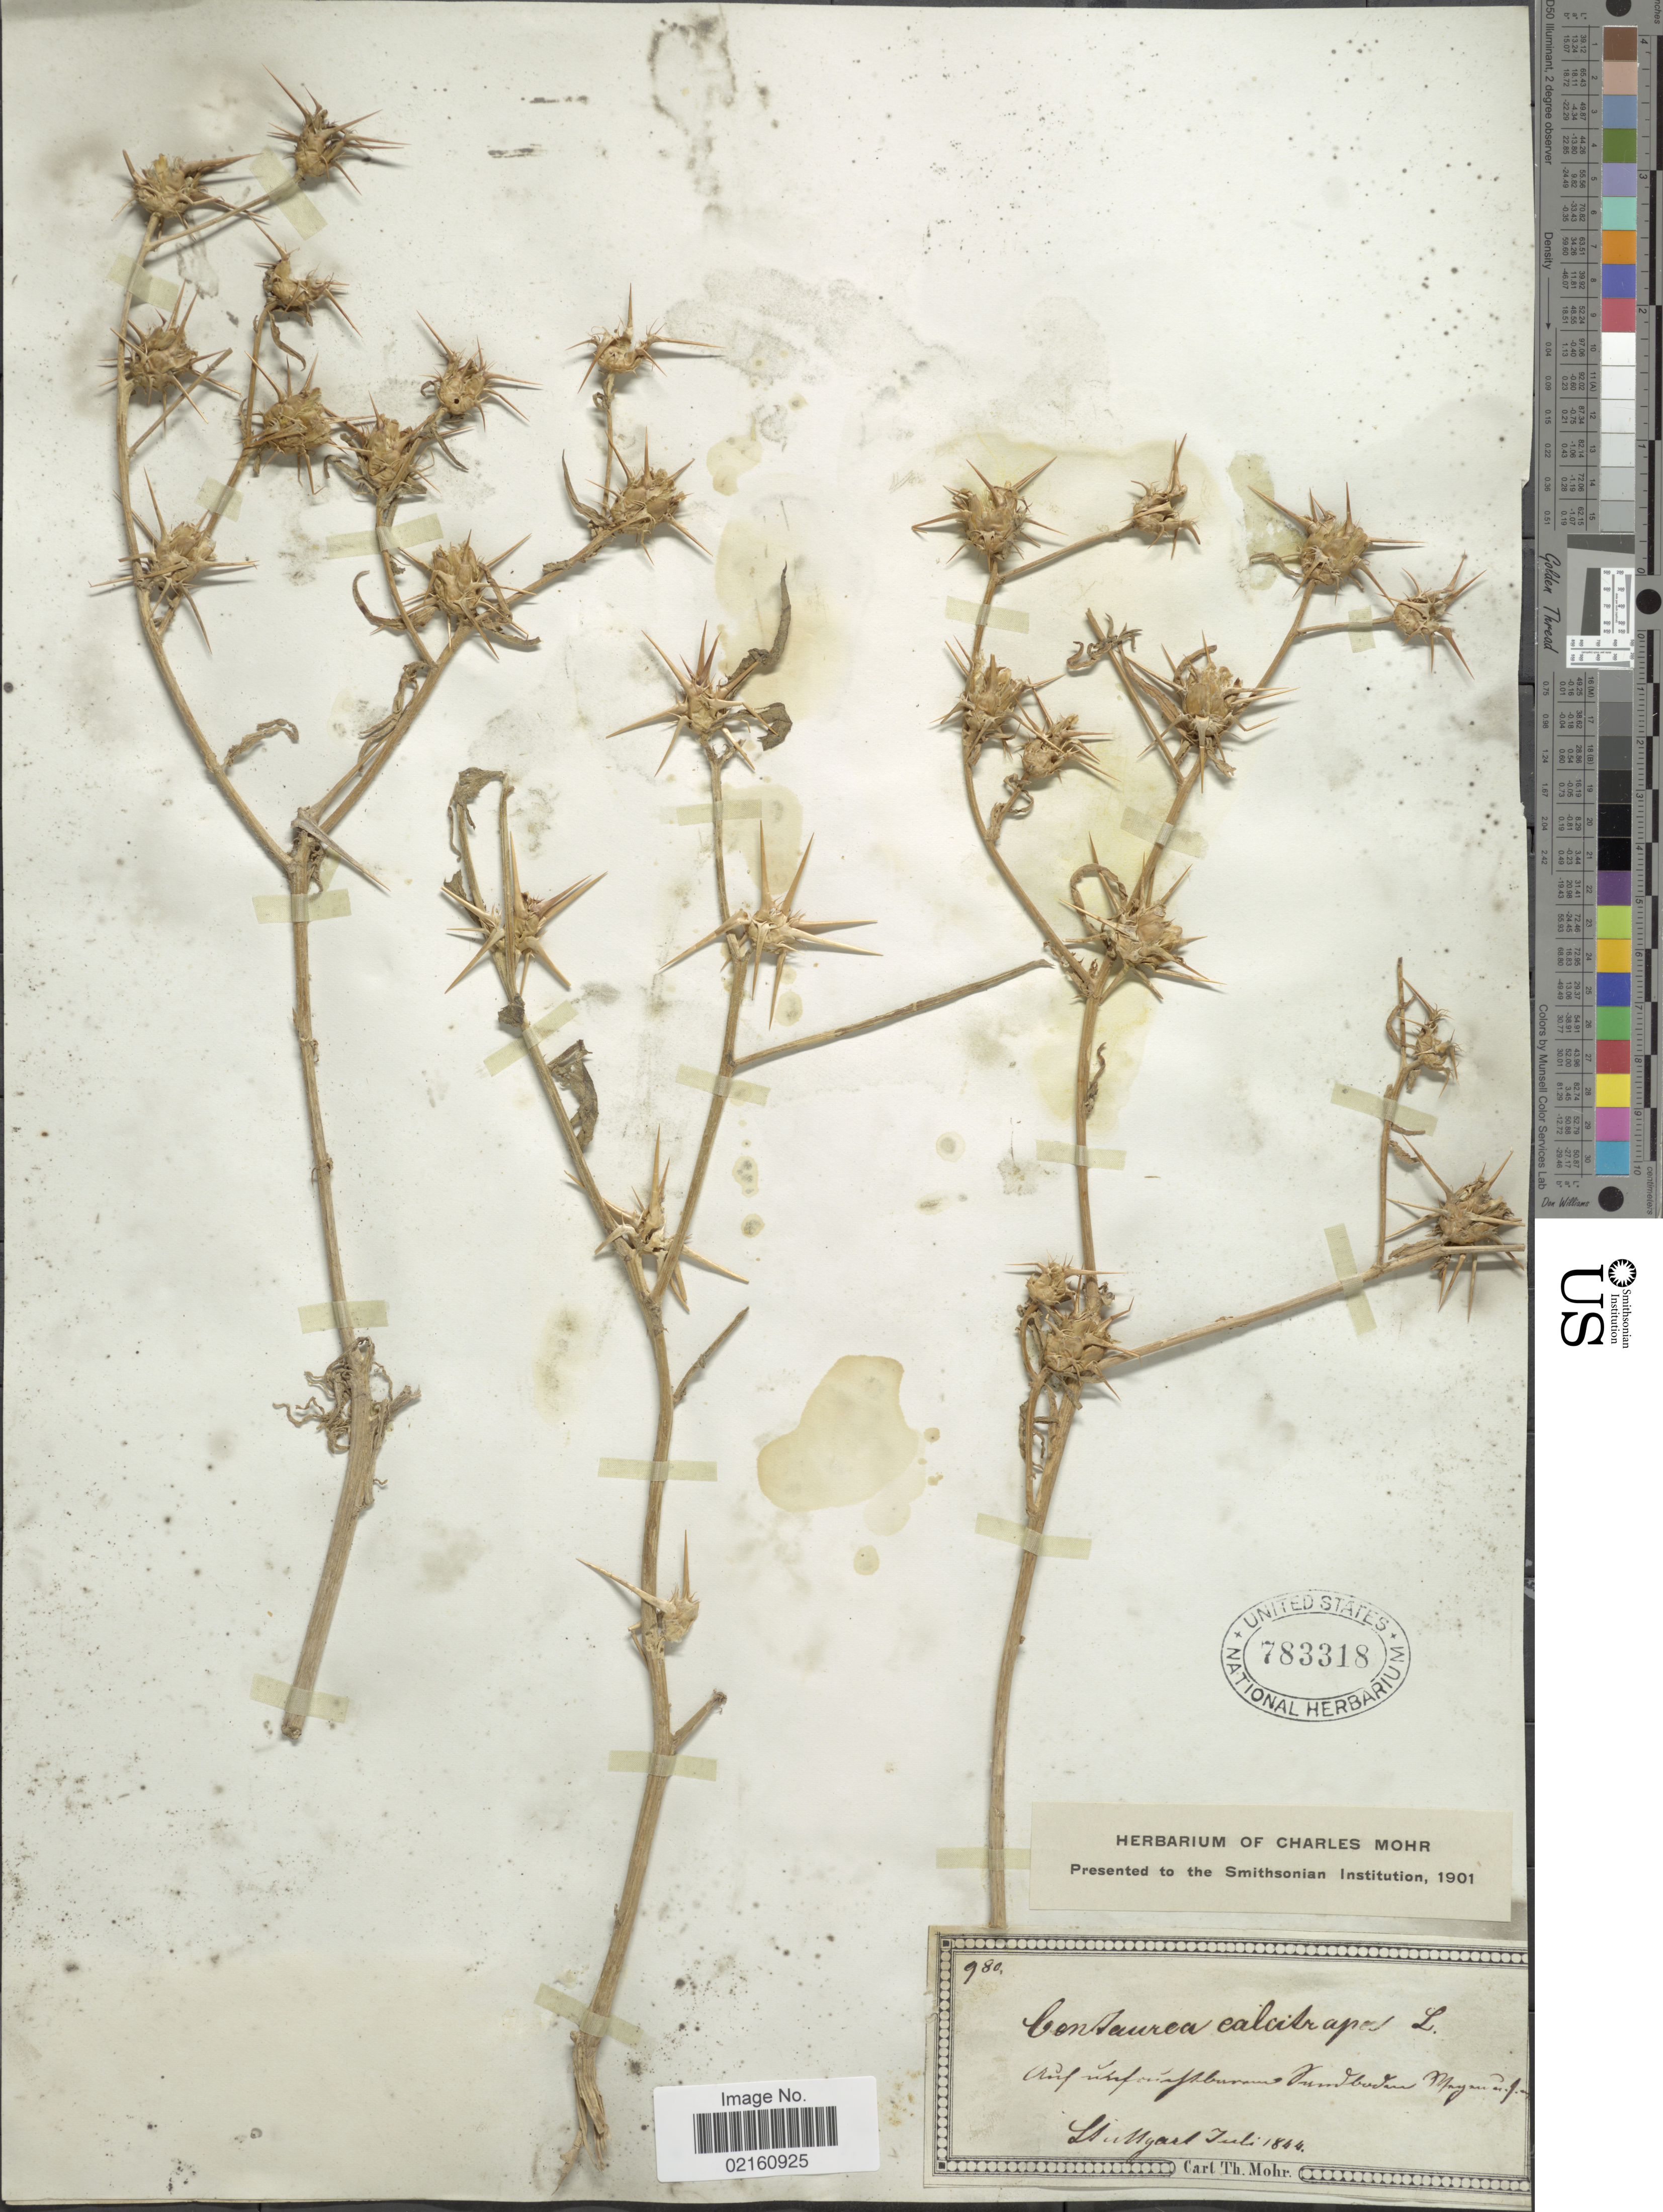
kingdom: Plantae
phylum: Tracheophyta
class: Magnoliopsida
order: Asterales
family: Asteraceae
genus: Centaurea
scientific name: Centaurea calcitrapa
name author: L.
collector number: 980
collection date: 1844-07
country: Germany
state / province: Baden-Württemberg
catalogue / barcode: US 783318